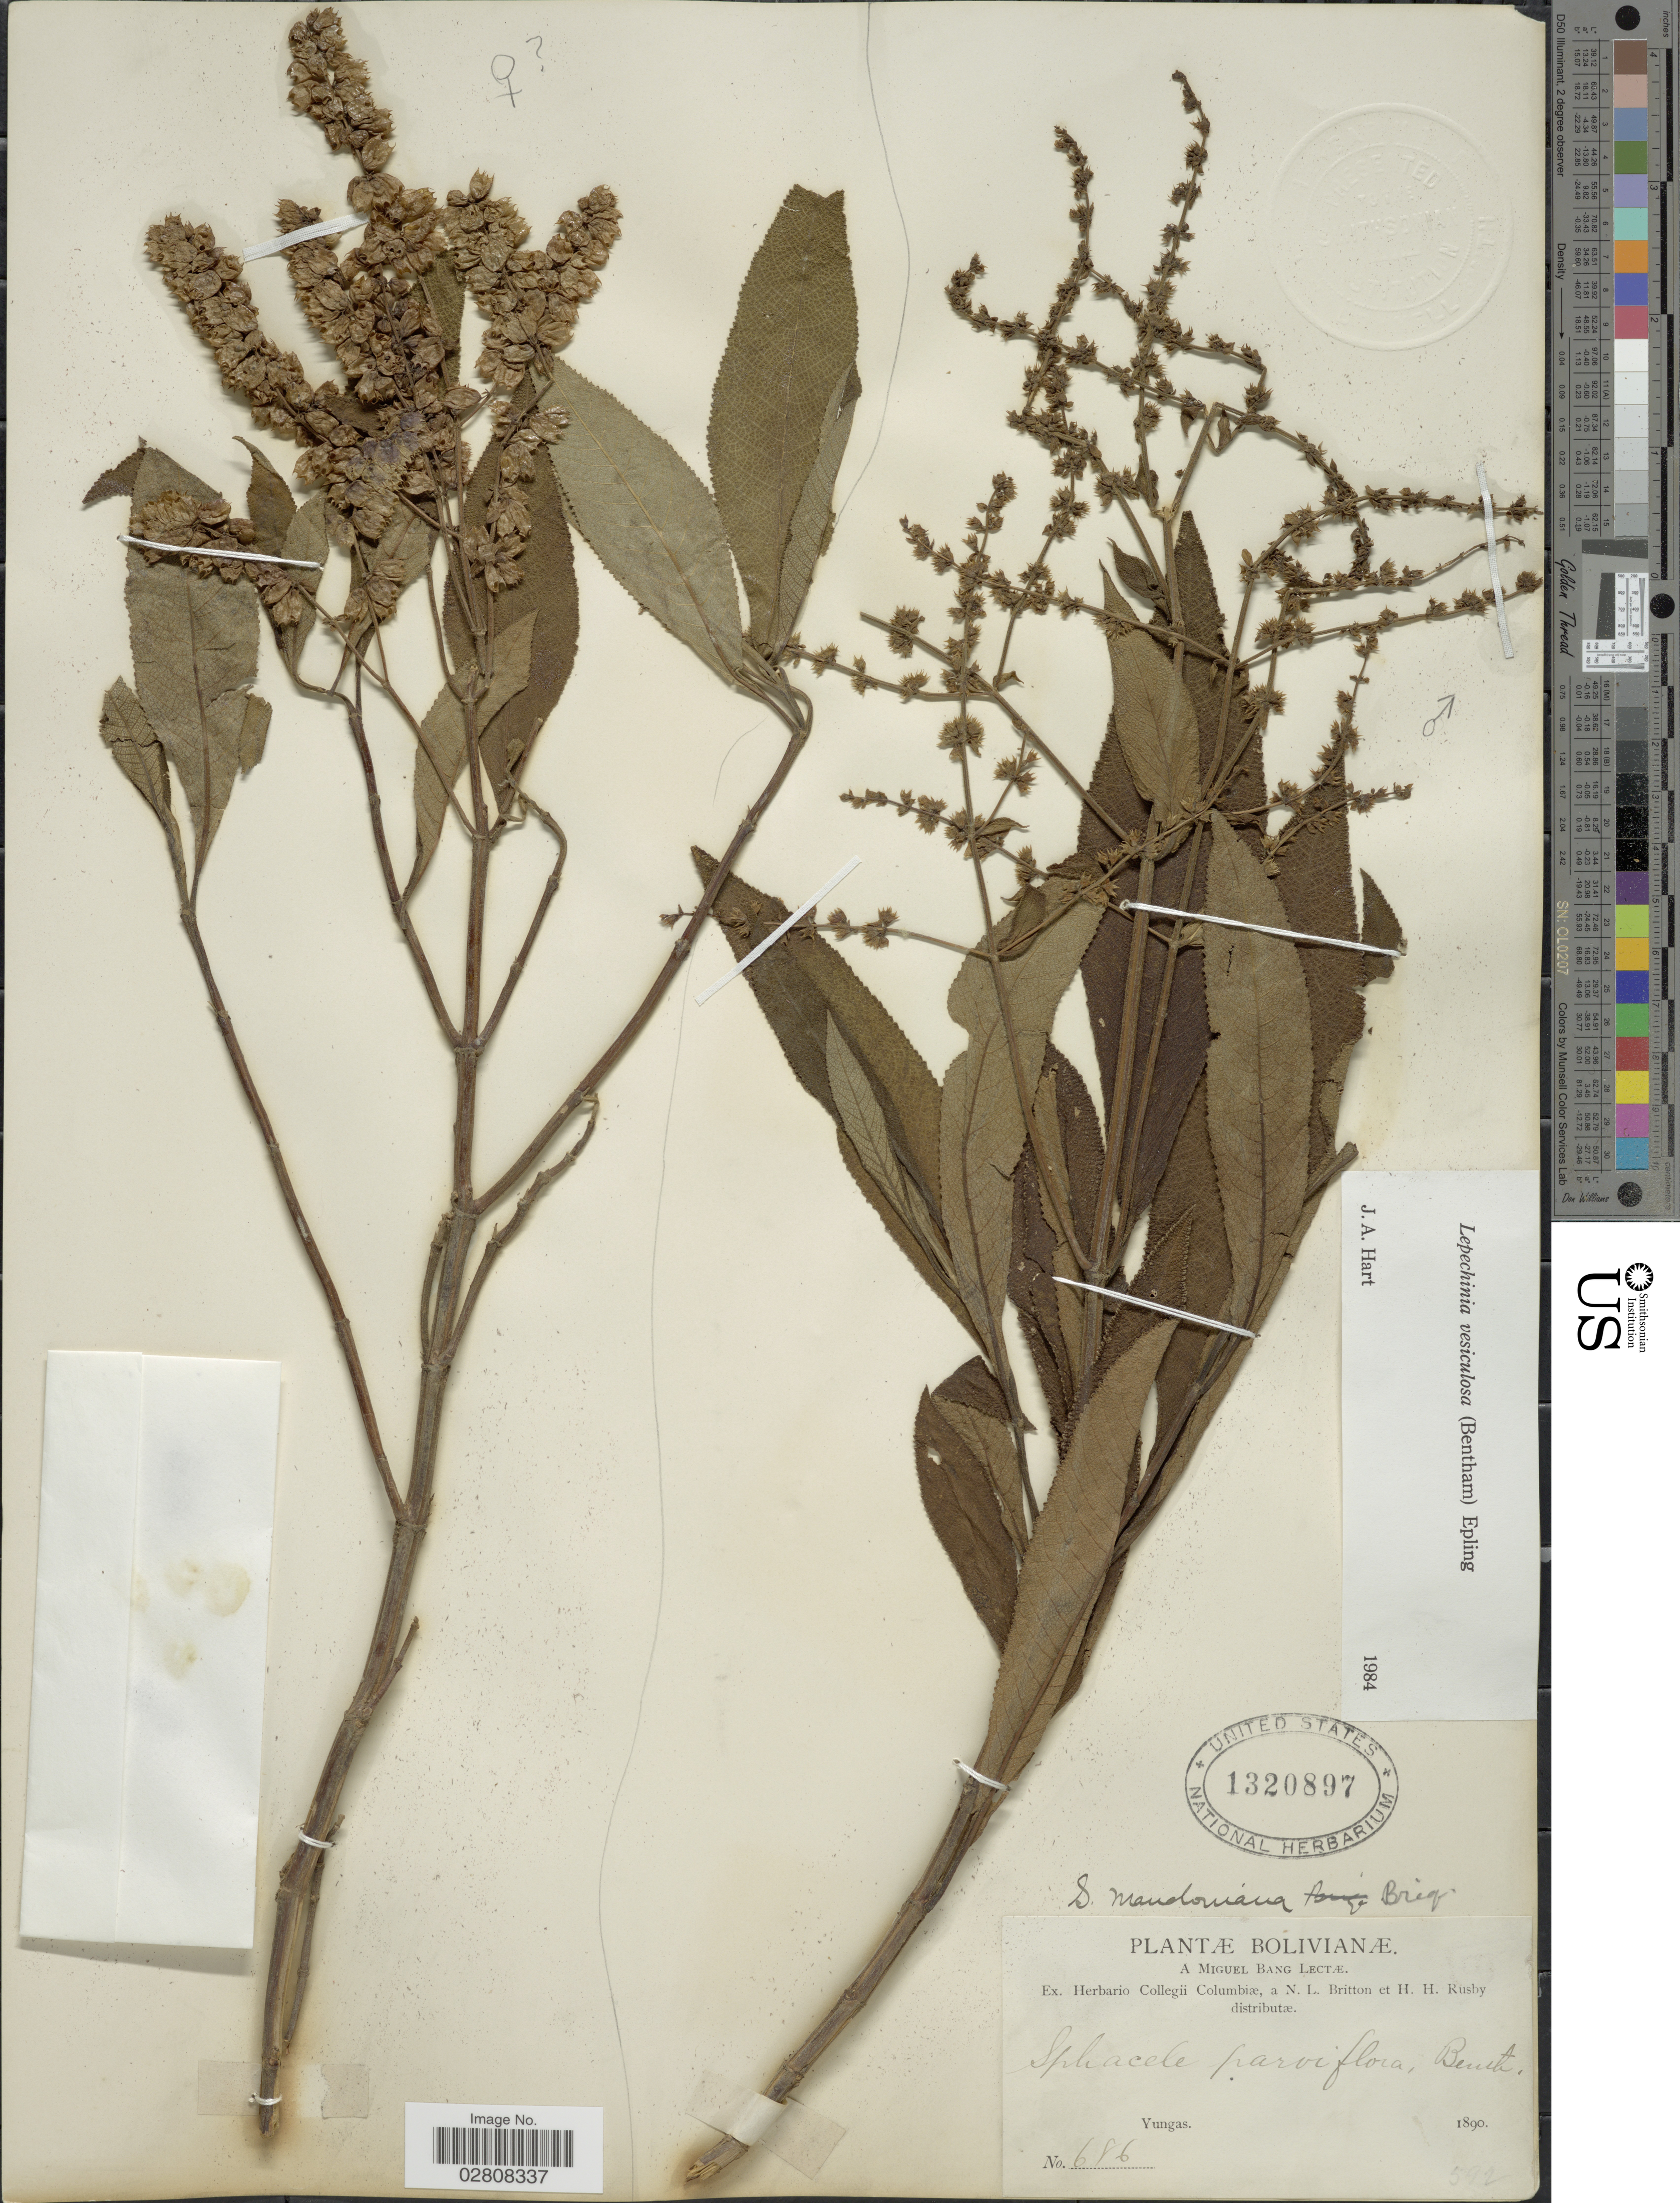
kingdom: Plantae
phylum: Tracheophyta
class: Magnoliopsida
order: Lamiales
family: Lamiaceae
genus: Lepechinia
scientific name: Lepechinia vesiculosa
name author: (Benth.) Epling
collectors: M. Bang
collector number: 686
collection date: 1890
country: Bolivia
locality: Yungas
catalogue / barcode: US 1320897